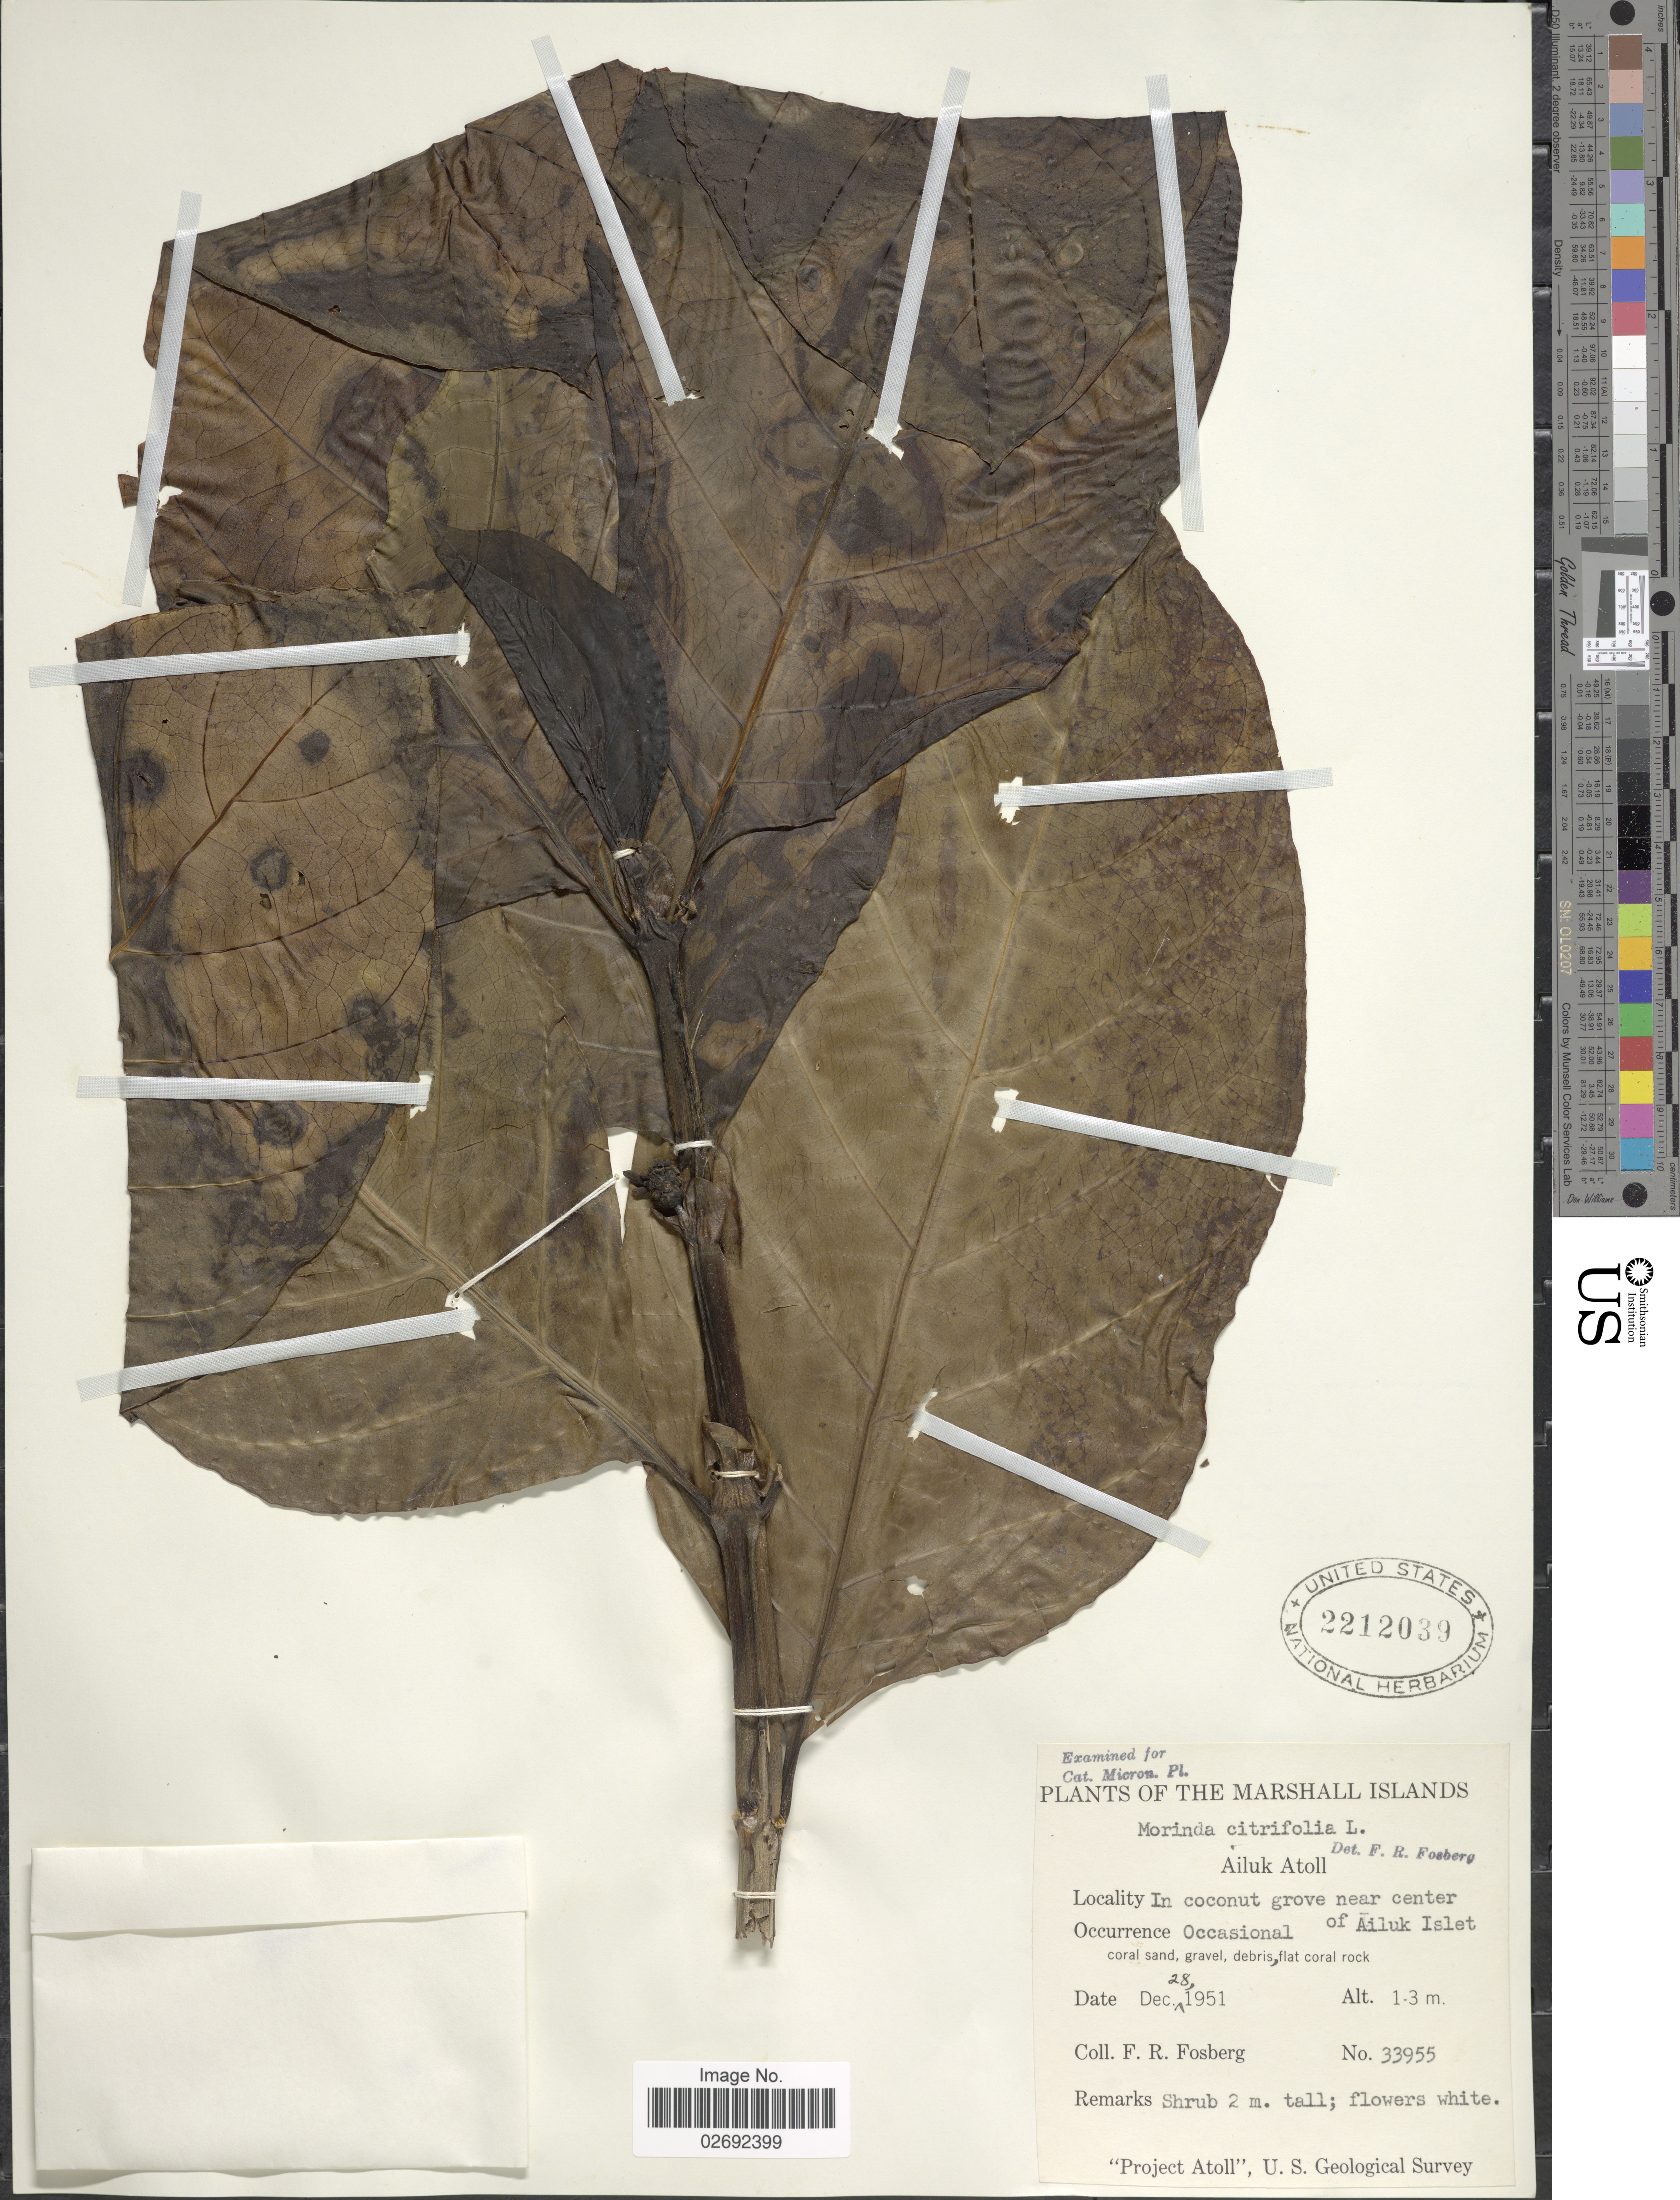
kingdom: Plantae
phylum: Tracheophyta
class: Magnoliopsida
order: Gentianales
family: Rubiaceae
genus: Morinda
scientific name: Morinda citrifolia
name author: L.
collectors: F. R. Fosberg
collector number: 33955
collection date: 1951-12-28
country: Marshall Islands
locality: Ailuk Atoll. In coconut grove near center of Ailuk Islet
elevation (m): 1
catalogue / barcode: US 2212039